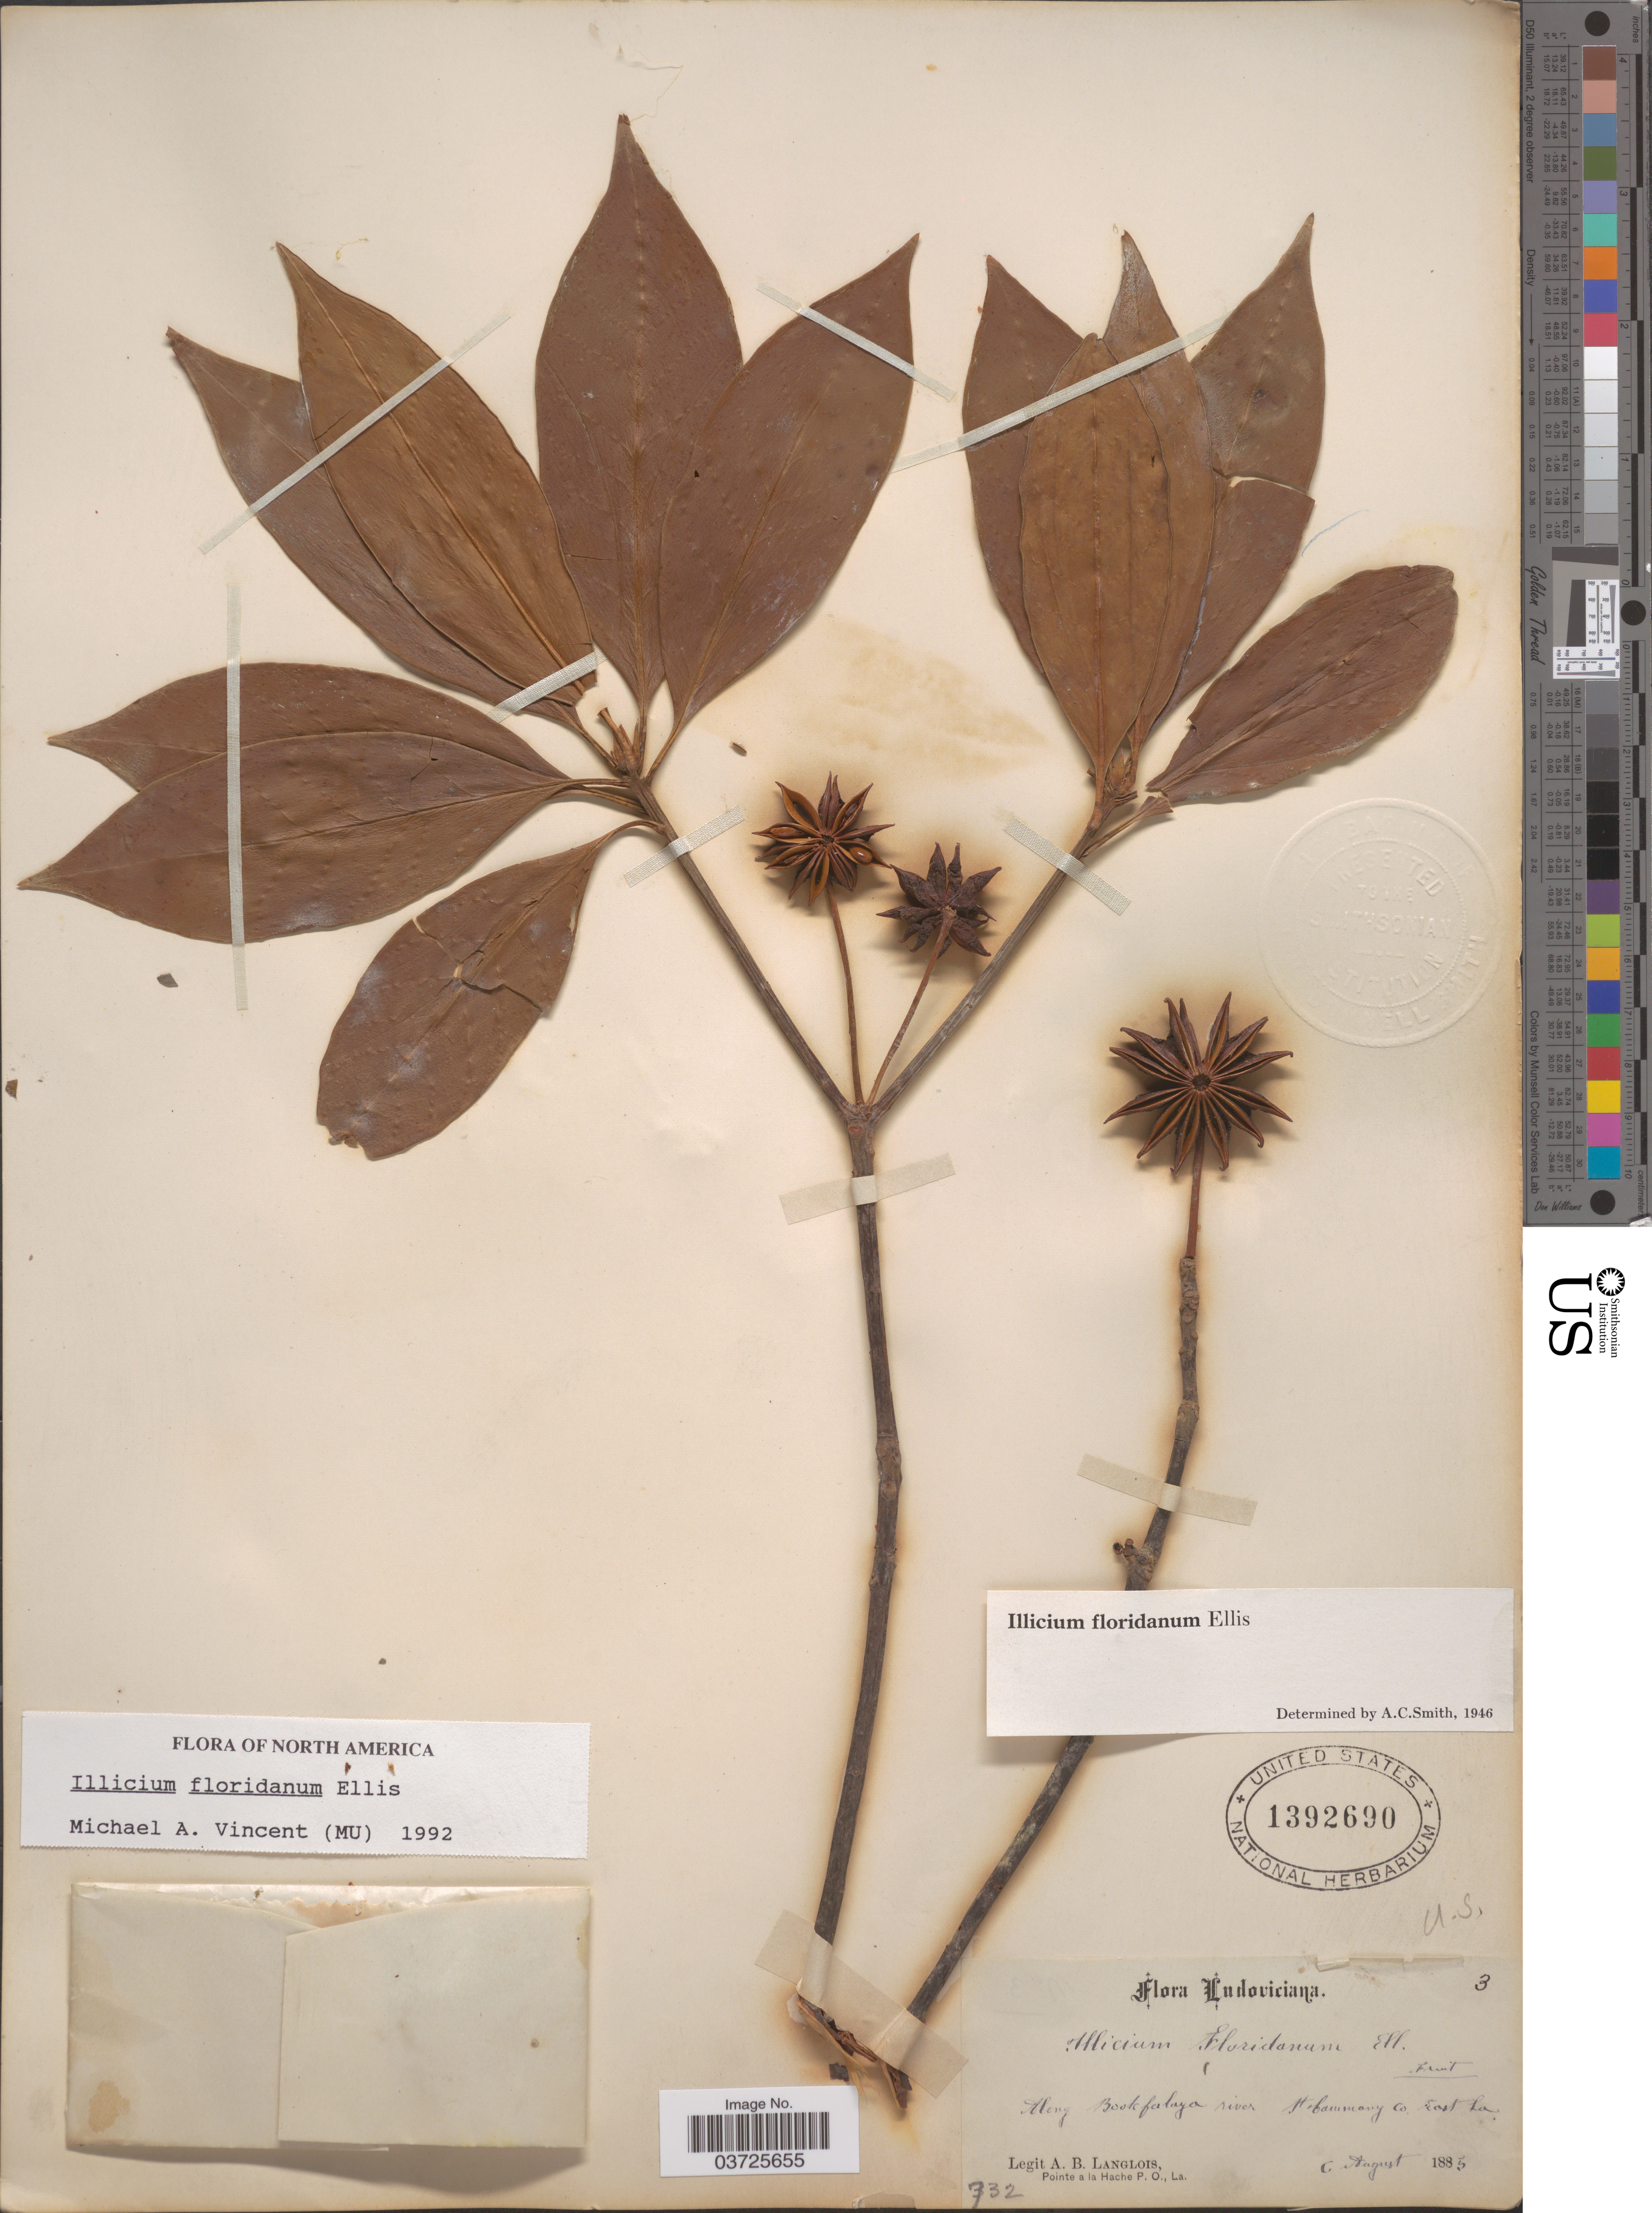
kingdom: Plantae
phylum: Tracheophyta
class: Magnoliopsida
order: Austrobaileyales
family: Schisandraceae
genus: Illicium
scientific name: Illicium floridanum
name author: J. Ellis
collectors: A. Langlois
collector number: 3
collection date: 1885-08-06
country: United States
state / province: Louisiana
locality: Along Bookfalaya river St. Tammany Co. East La.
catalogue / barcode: US 1392690